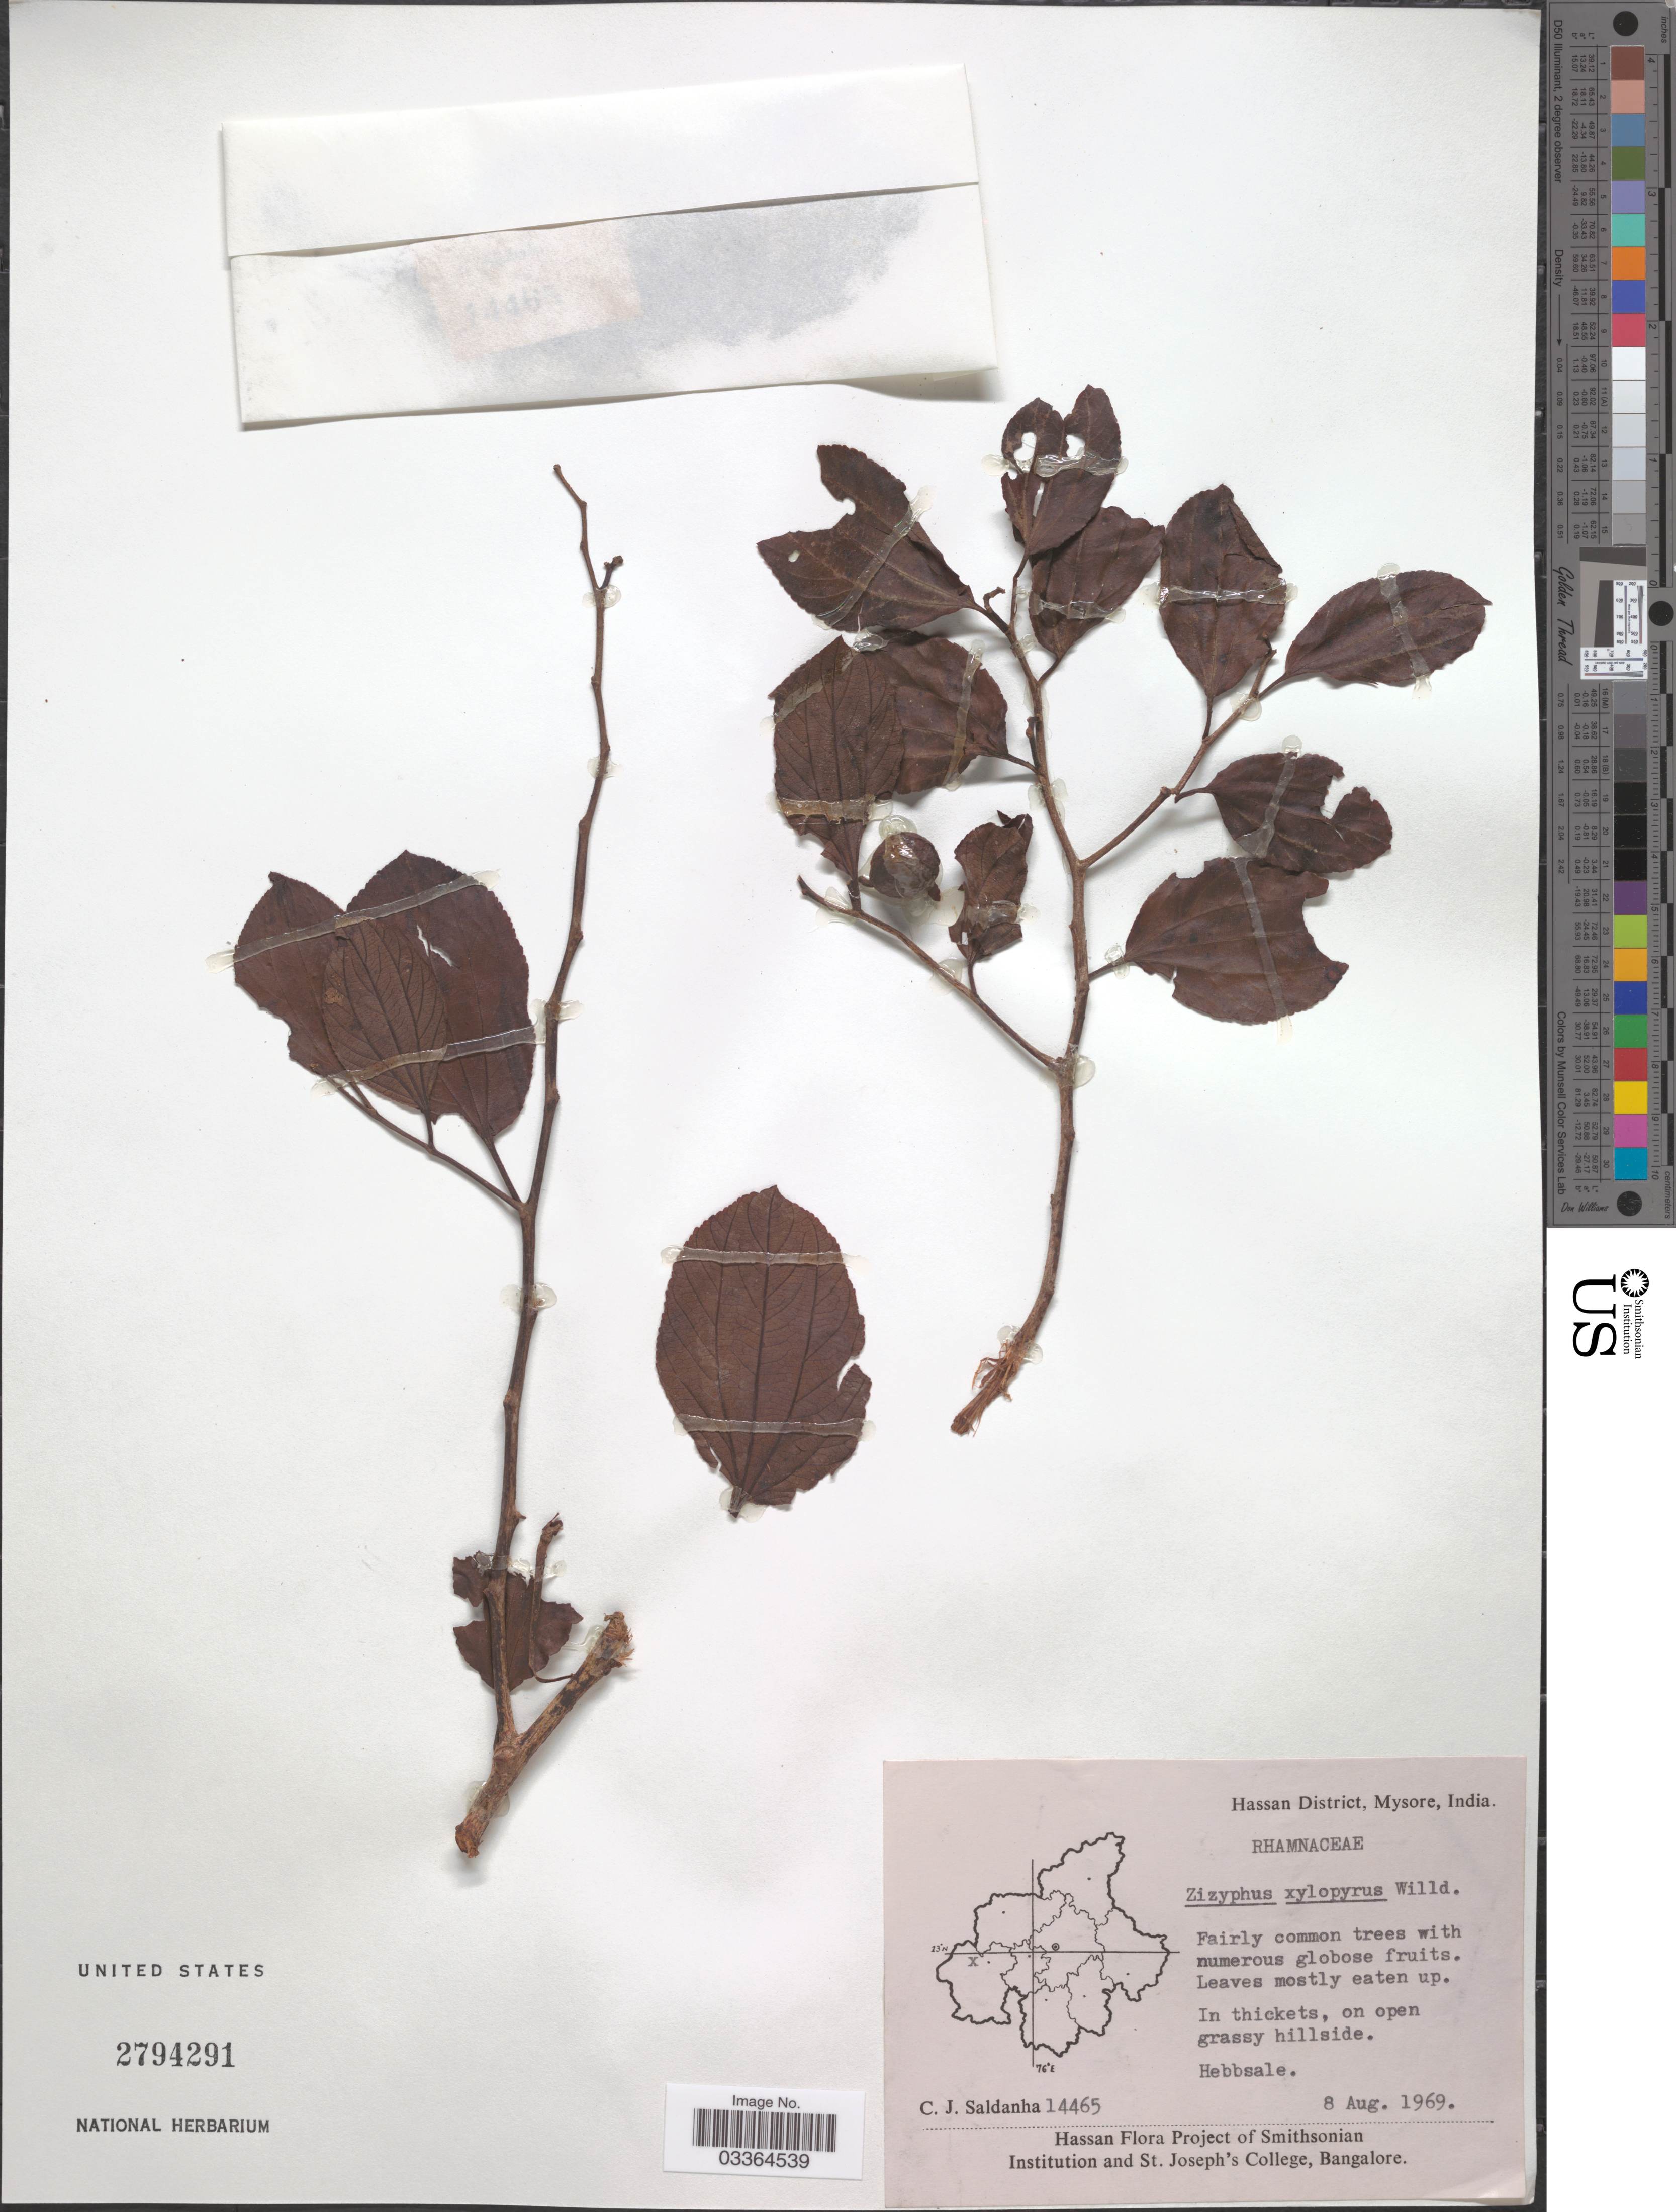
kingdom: Plantae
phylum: Tracheophyta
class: Magnoliopsida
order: Rosales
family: Rhamnaceae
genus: Ziziphus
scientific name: Ziziphus xylopyrus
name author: (Retz.) Willd.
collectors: C. J. Saldanha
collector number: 14465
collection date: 1969-08-08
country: India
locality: Hassan District, Mysore. Hebbsale.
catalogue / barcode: US 2794291